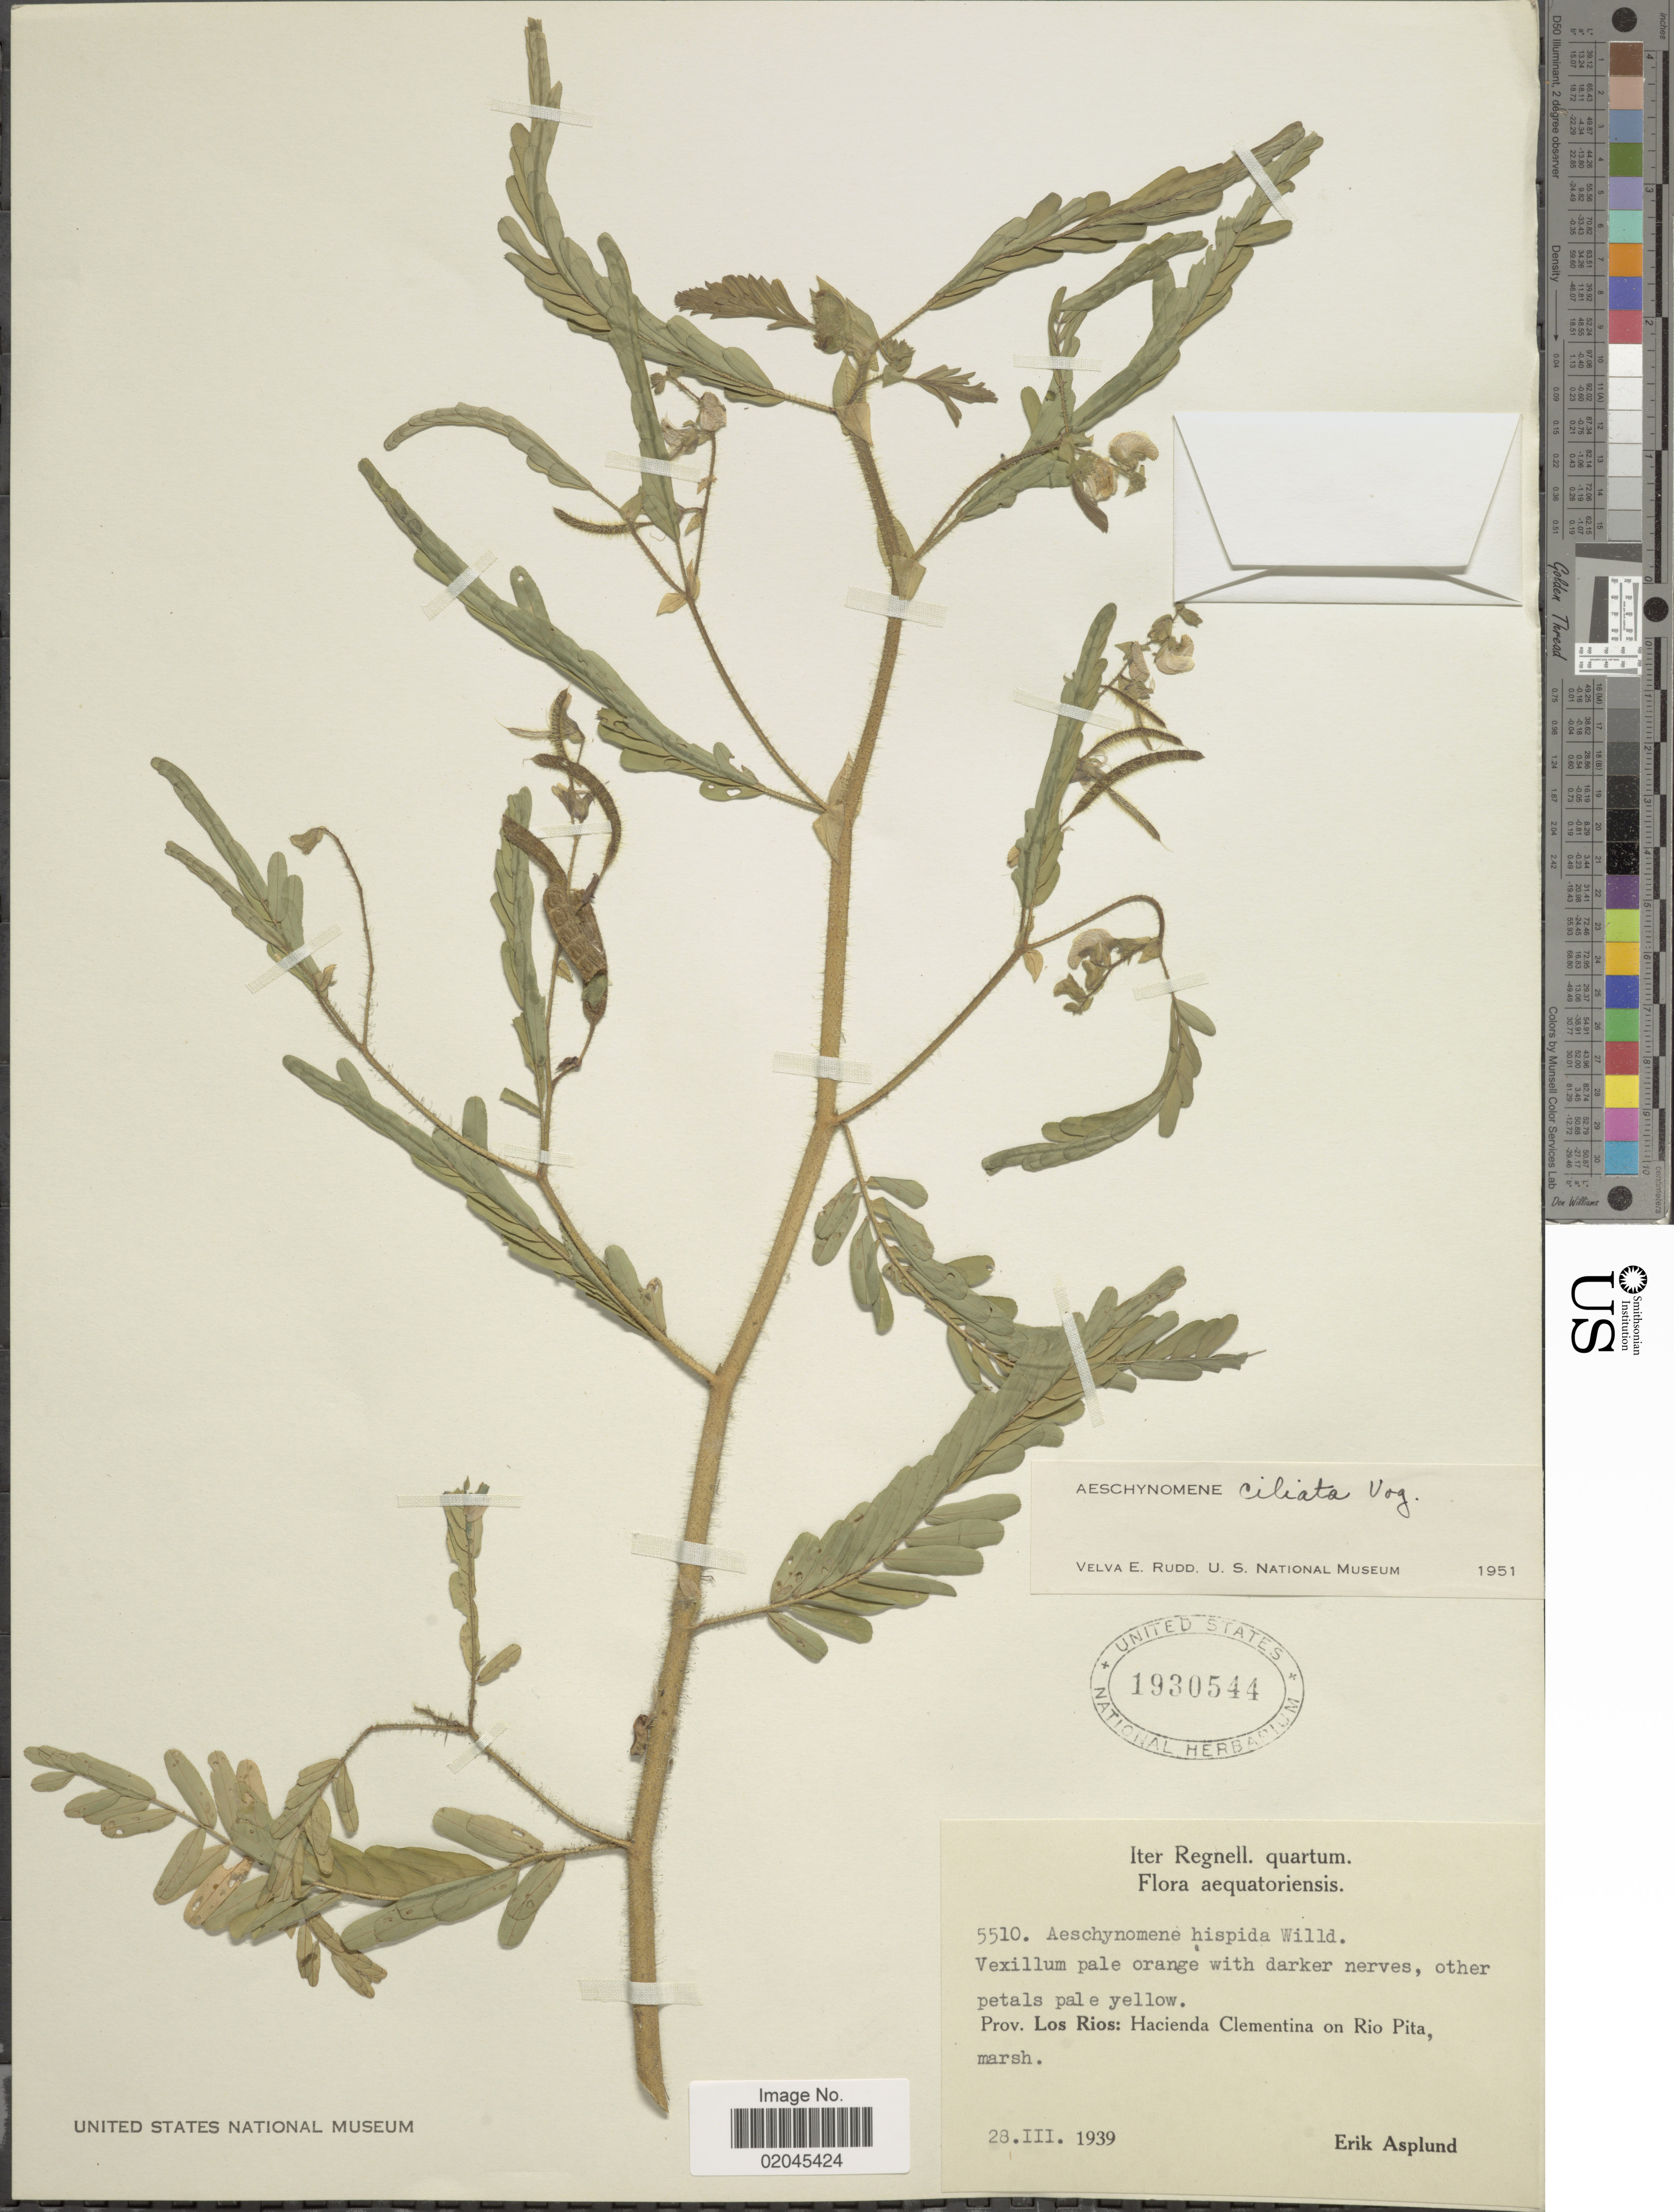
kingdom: Plantae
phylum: Tracheophyta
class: Magnoliopsida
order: Fabales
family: Fabaceae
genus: Aeschynomene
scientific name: Aeschynomene ciliata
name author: Vogel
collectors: E. Asplund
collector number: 5510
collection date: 1939-03-28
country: Ecuador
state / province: Los Ríos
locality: Prov. Los Rios: Hacineda Clementina on Rio Pita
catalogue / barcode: US 1930544